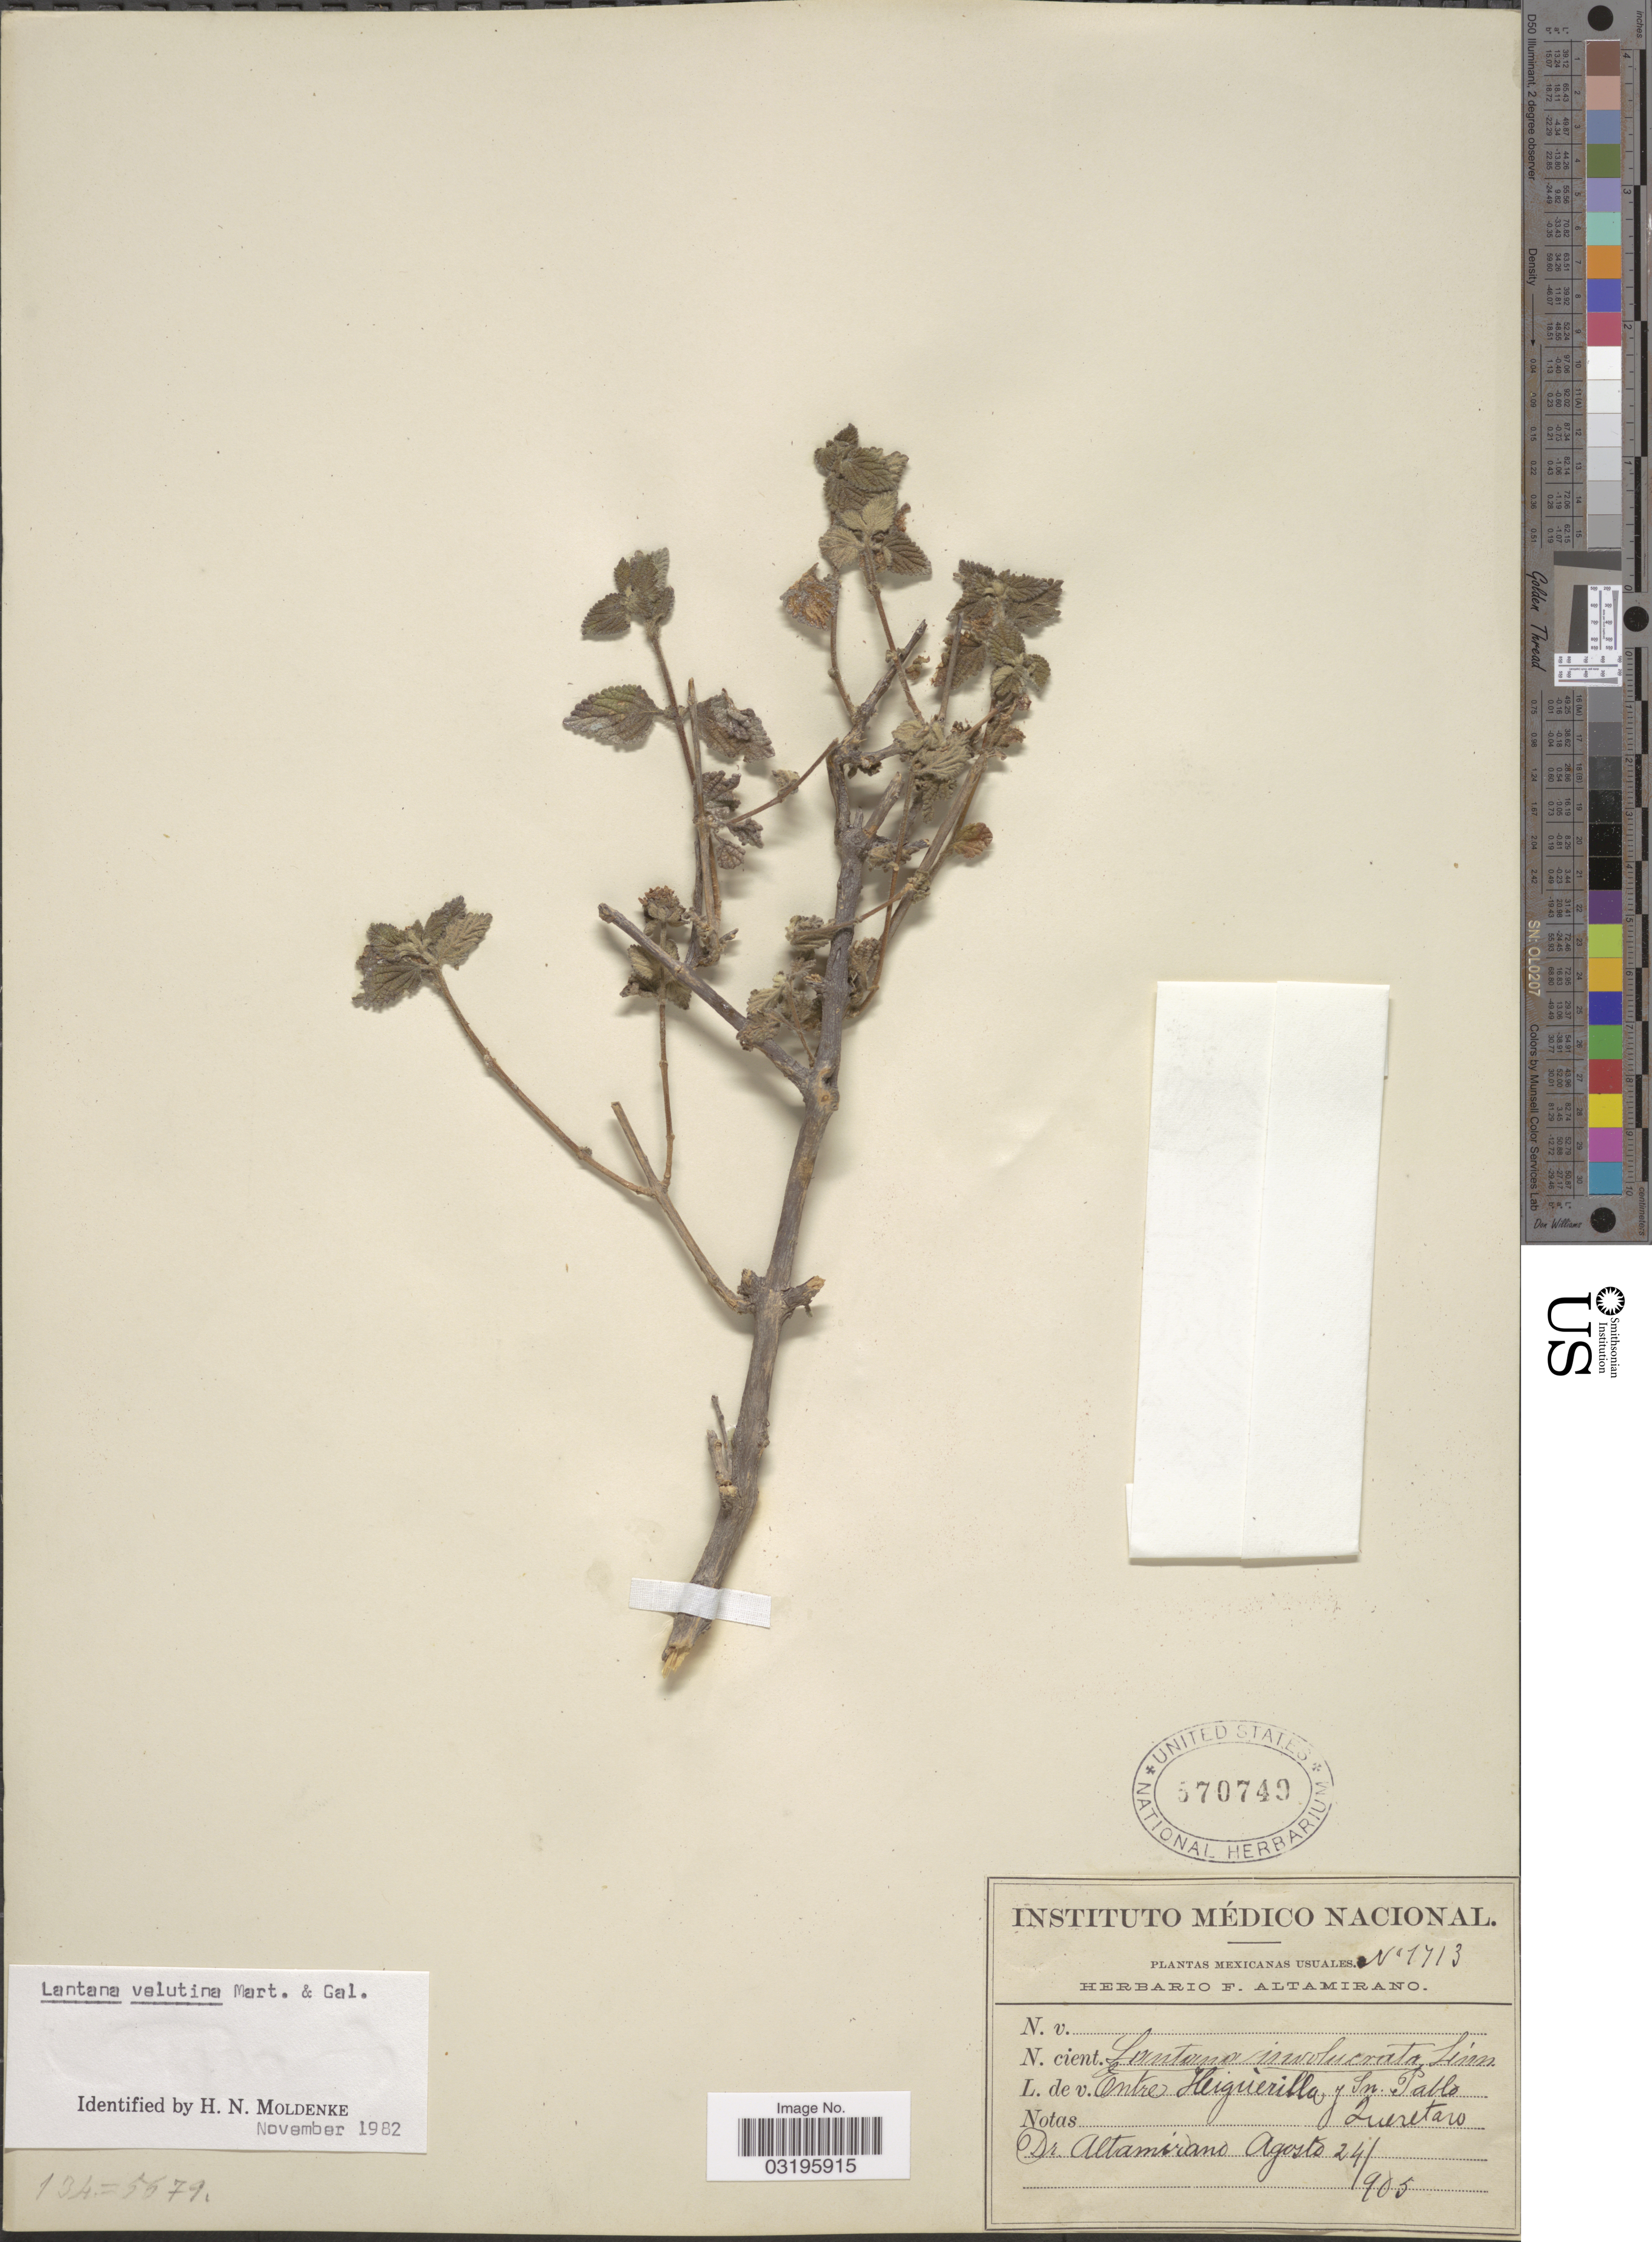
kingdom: Plantae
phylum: Tracheophyta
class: Magnoliopsida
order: Lamiales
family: Verbenaceae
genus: Lantana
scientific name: Lantana velutina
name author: M. Martens & Galeotti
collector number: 1713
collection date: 1905-08-24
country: Mexico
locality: Entre Higérilla y Sn. Pablo.